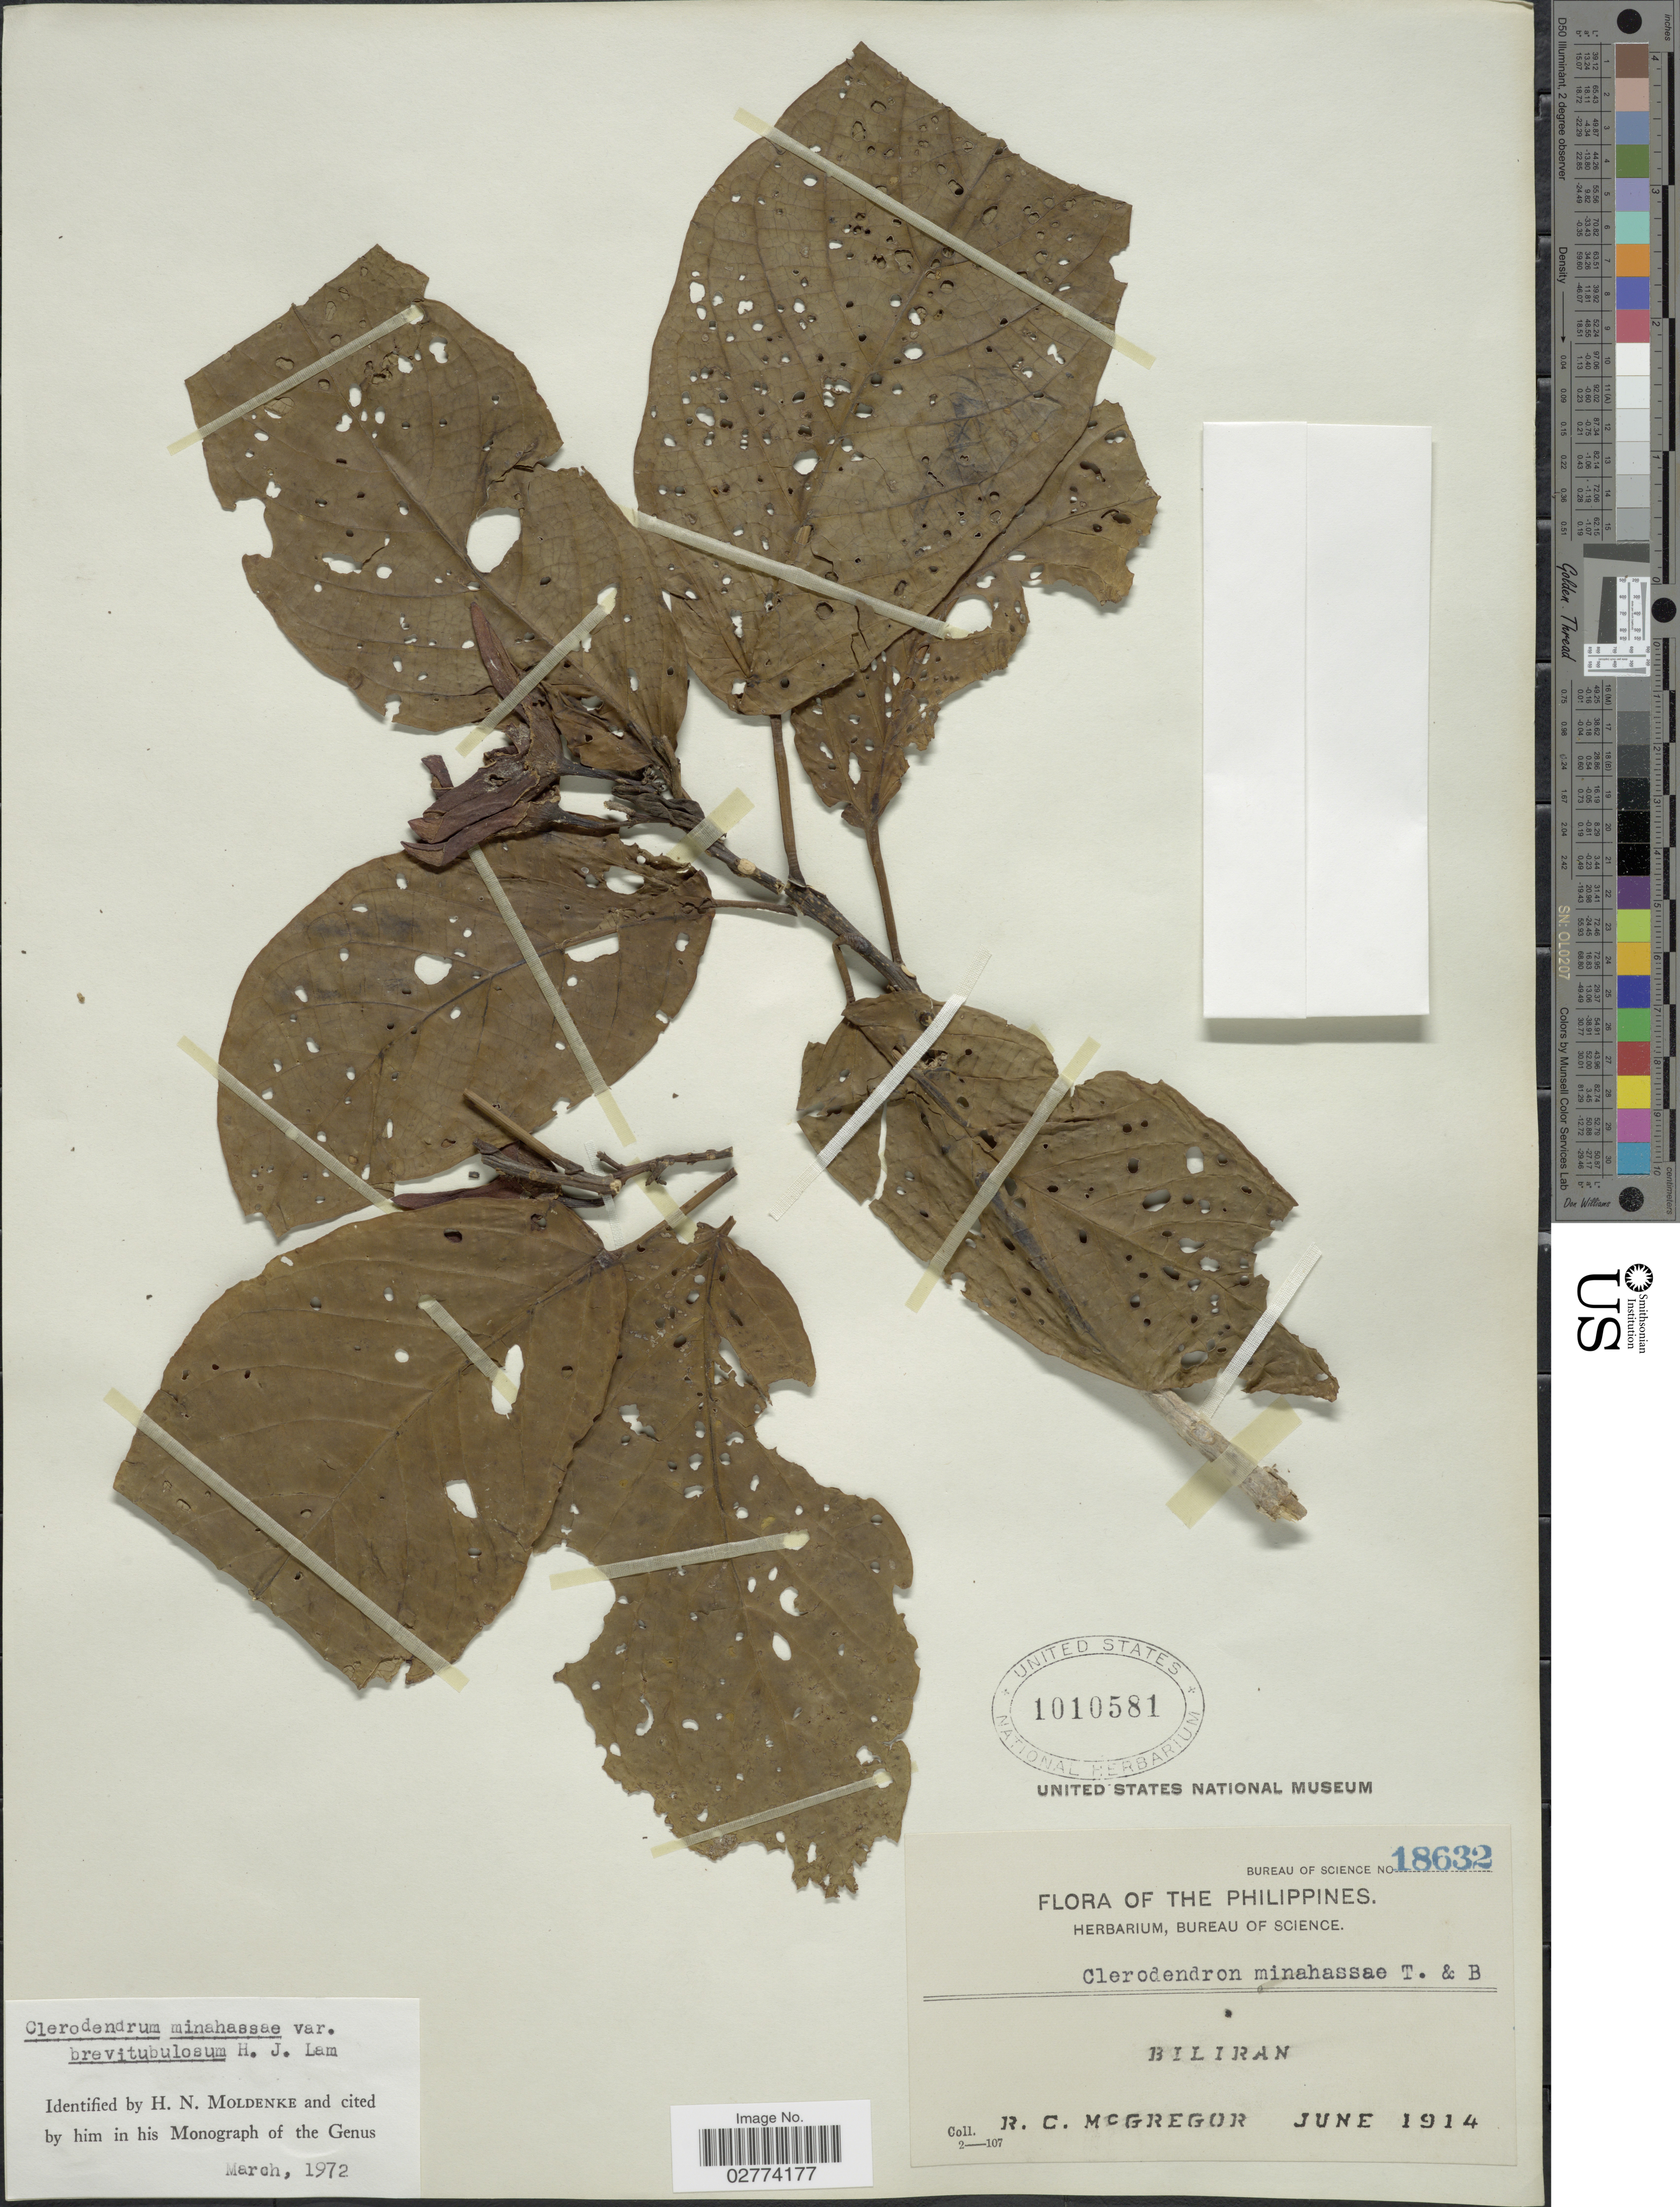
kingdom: Plantae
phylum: Tracheophyta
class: Magnoliopsida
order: Lamiales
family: Lamiaceae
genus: Clerodendrum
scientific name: Clerodendrum minahassae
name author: Teysm. & Binn.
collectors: R. C. McGregor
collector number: Bureau of Science 18632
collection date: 1914-06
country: Philippines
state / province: Eastern Visayas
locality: Biliran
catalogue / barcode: US 1010581